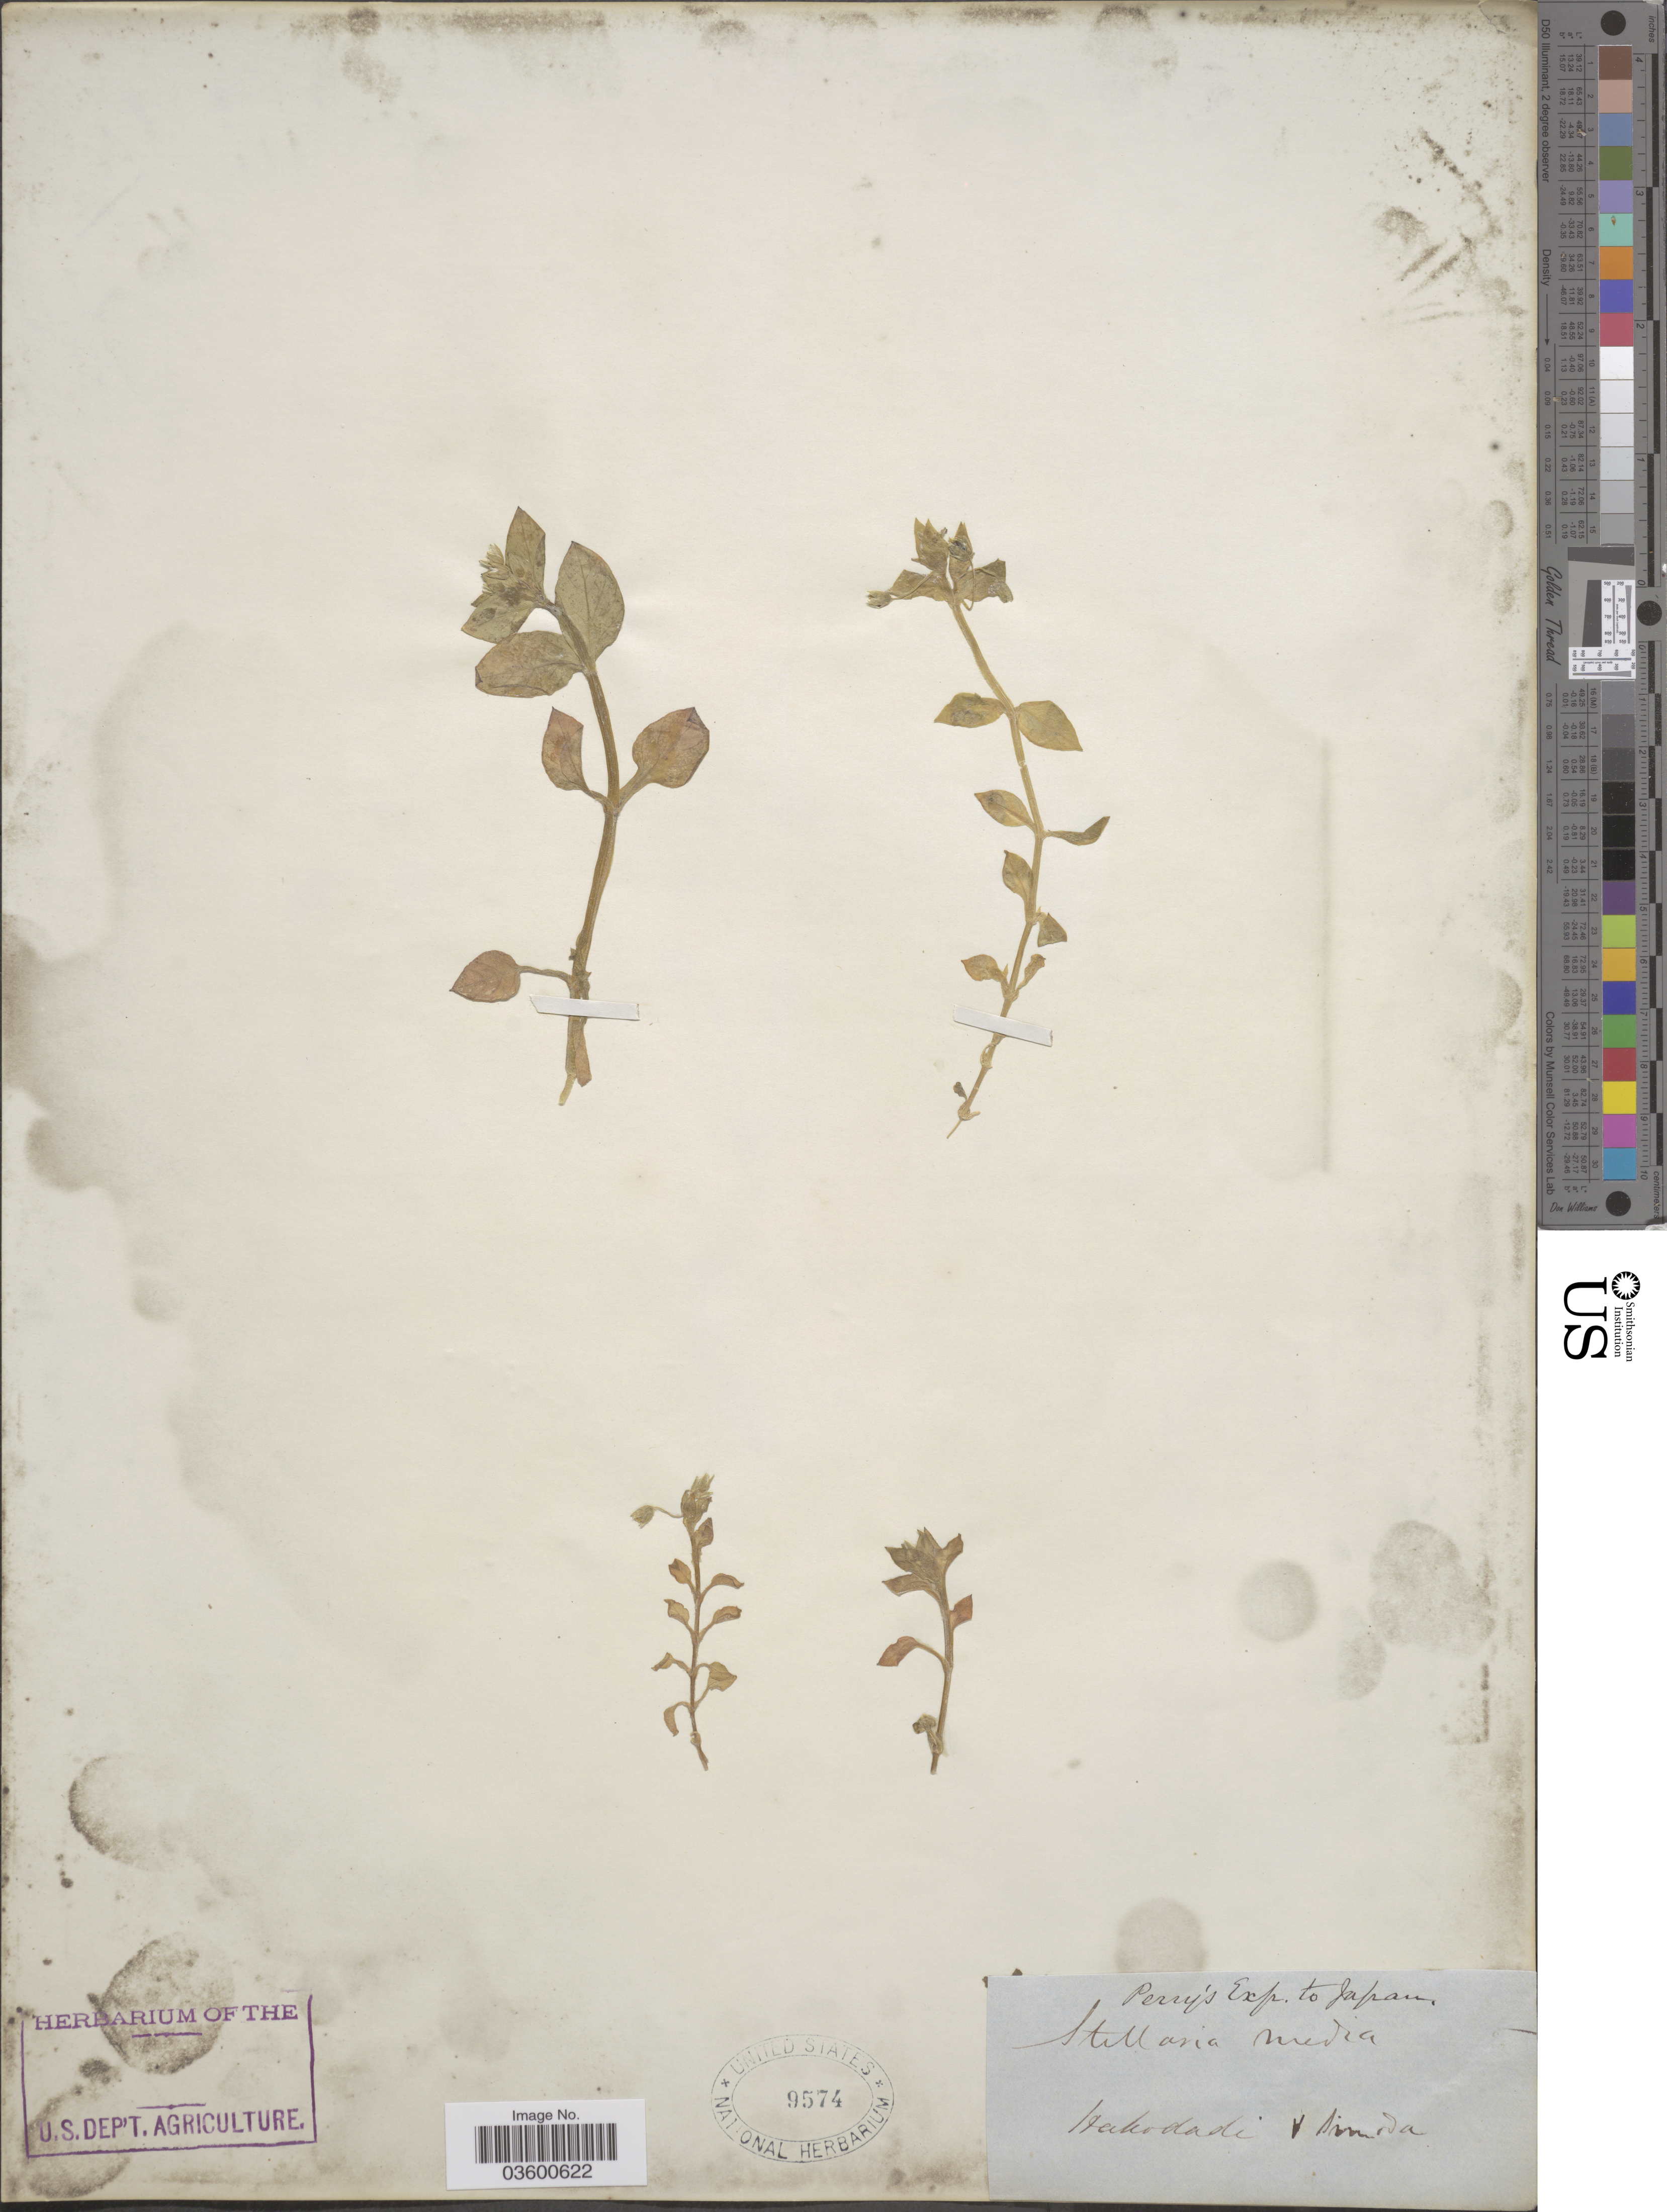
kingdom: Plantae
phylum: Tracheophyta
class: Magnoliopsida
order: Caryophyllales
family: Caryophyllaceae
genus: Stellaria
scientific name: Stellaria media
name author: (L.) Vill.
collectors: Perry Exped.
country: Japan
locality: Hakodadi v Simoda.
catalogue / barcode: US 9574